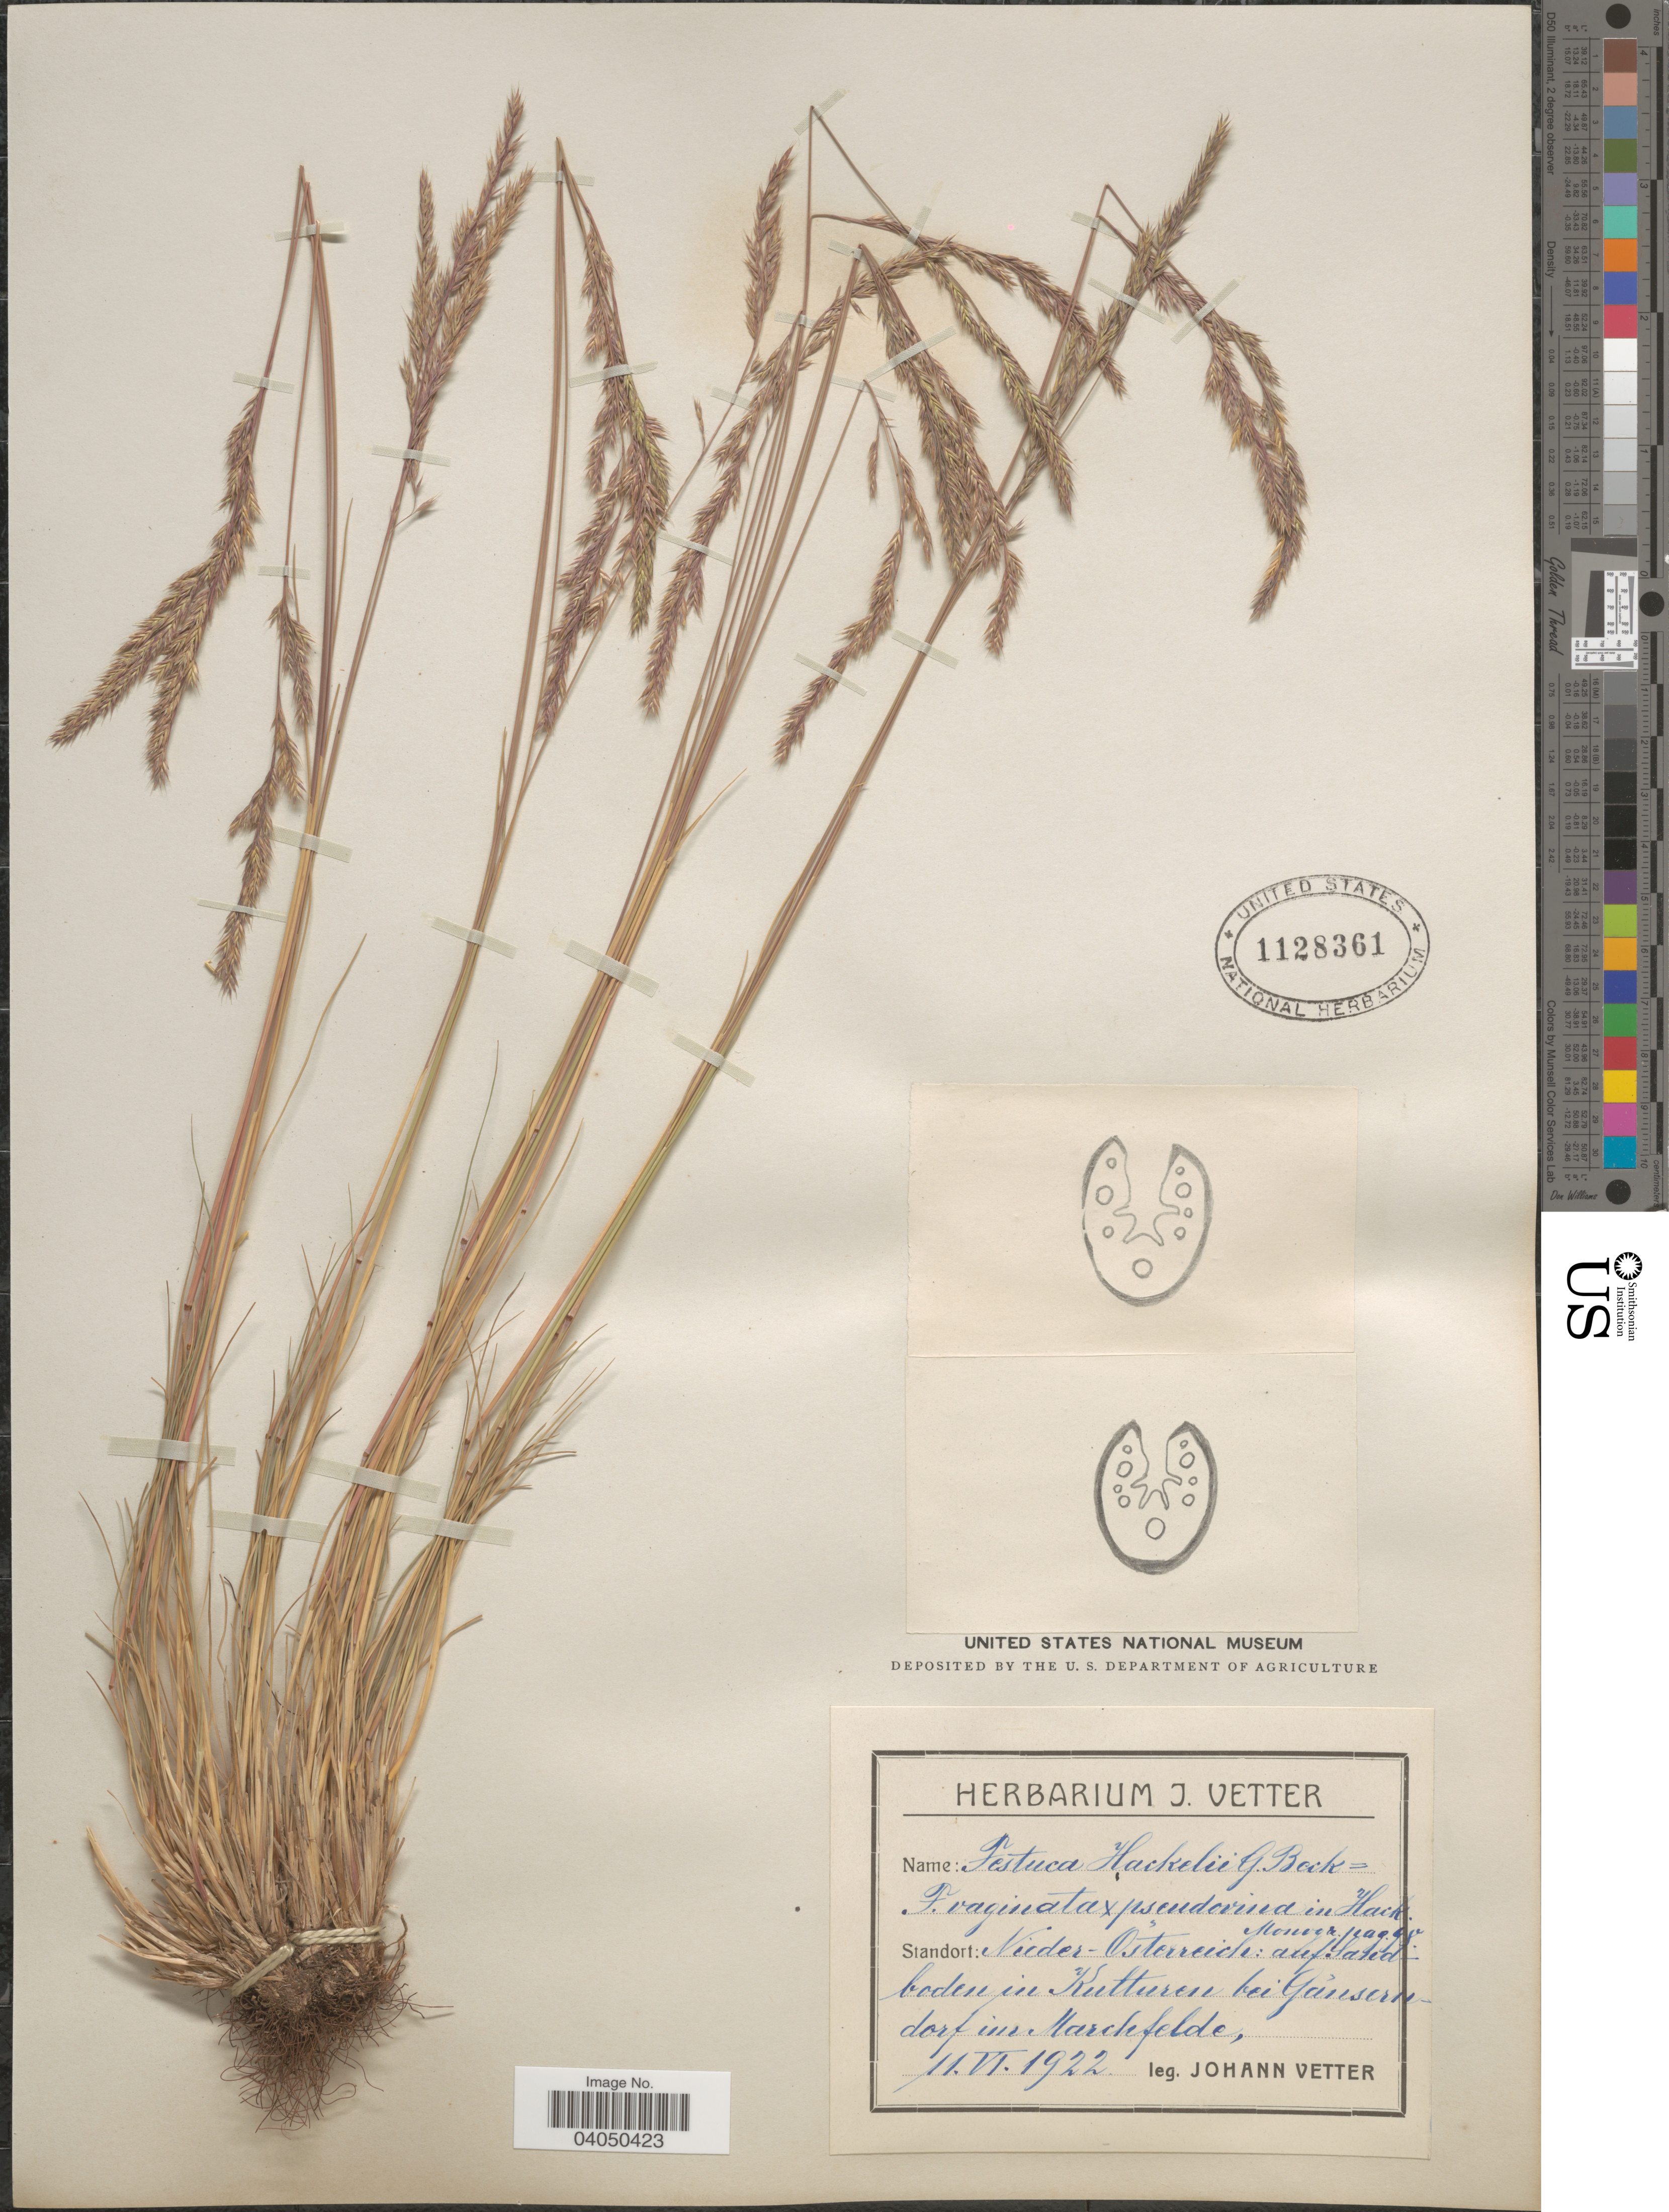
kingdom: Plantae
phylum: Tracheophyta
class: Liliopsida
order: Poales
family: Poaceae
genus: Festuca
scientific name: Festuca x hackelii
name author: K. Richt.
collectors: J. Vetter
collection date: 1922-06-11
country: Austria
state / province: Niederosterreich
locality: Nieder-Osterreich: auf Sandboden in Kulturen bei Gãnserndorf im Marchfelde.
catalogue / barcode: US 1128361